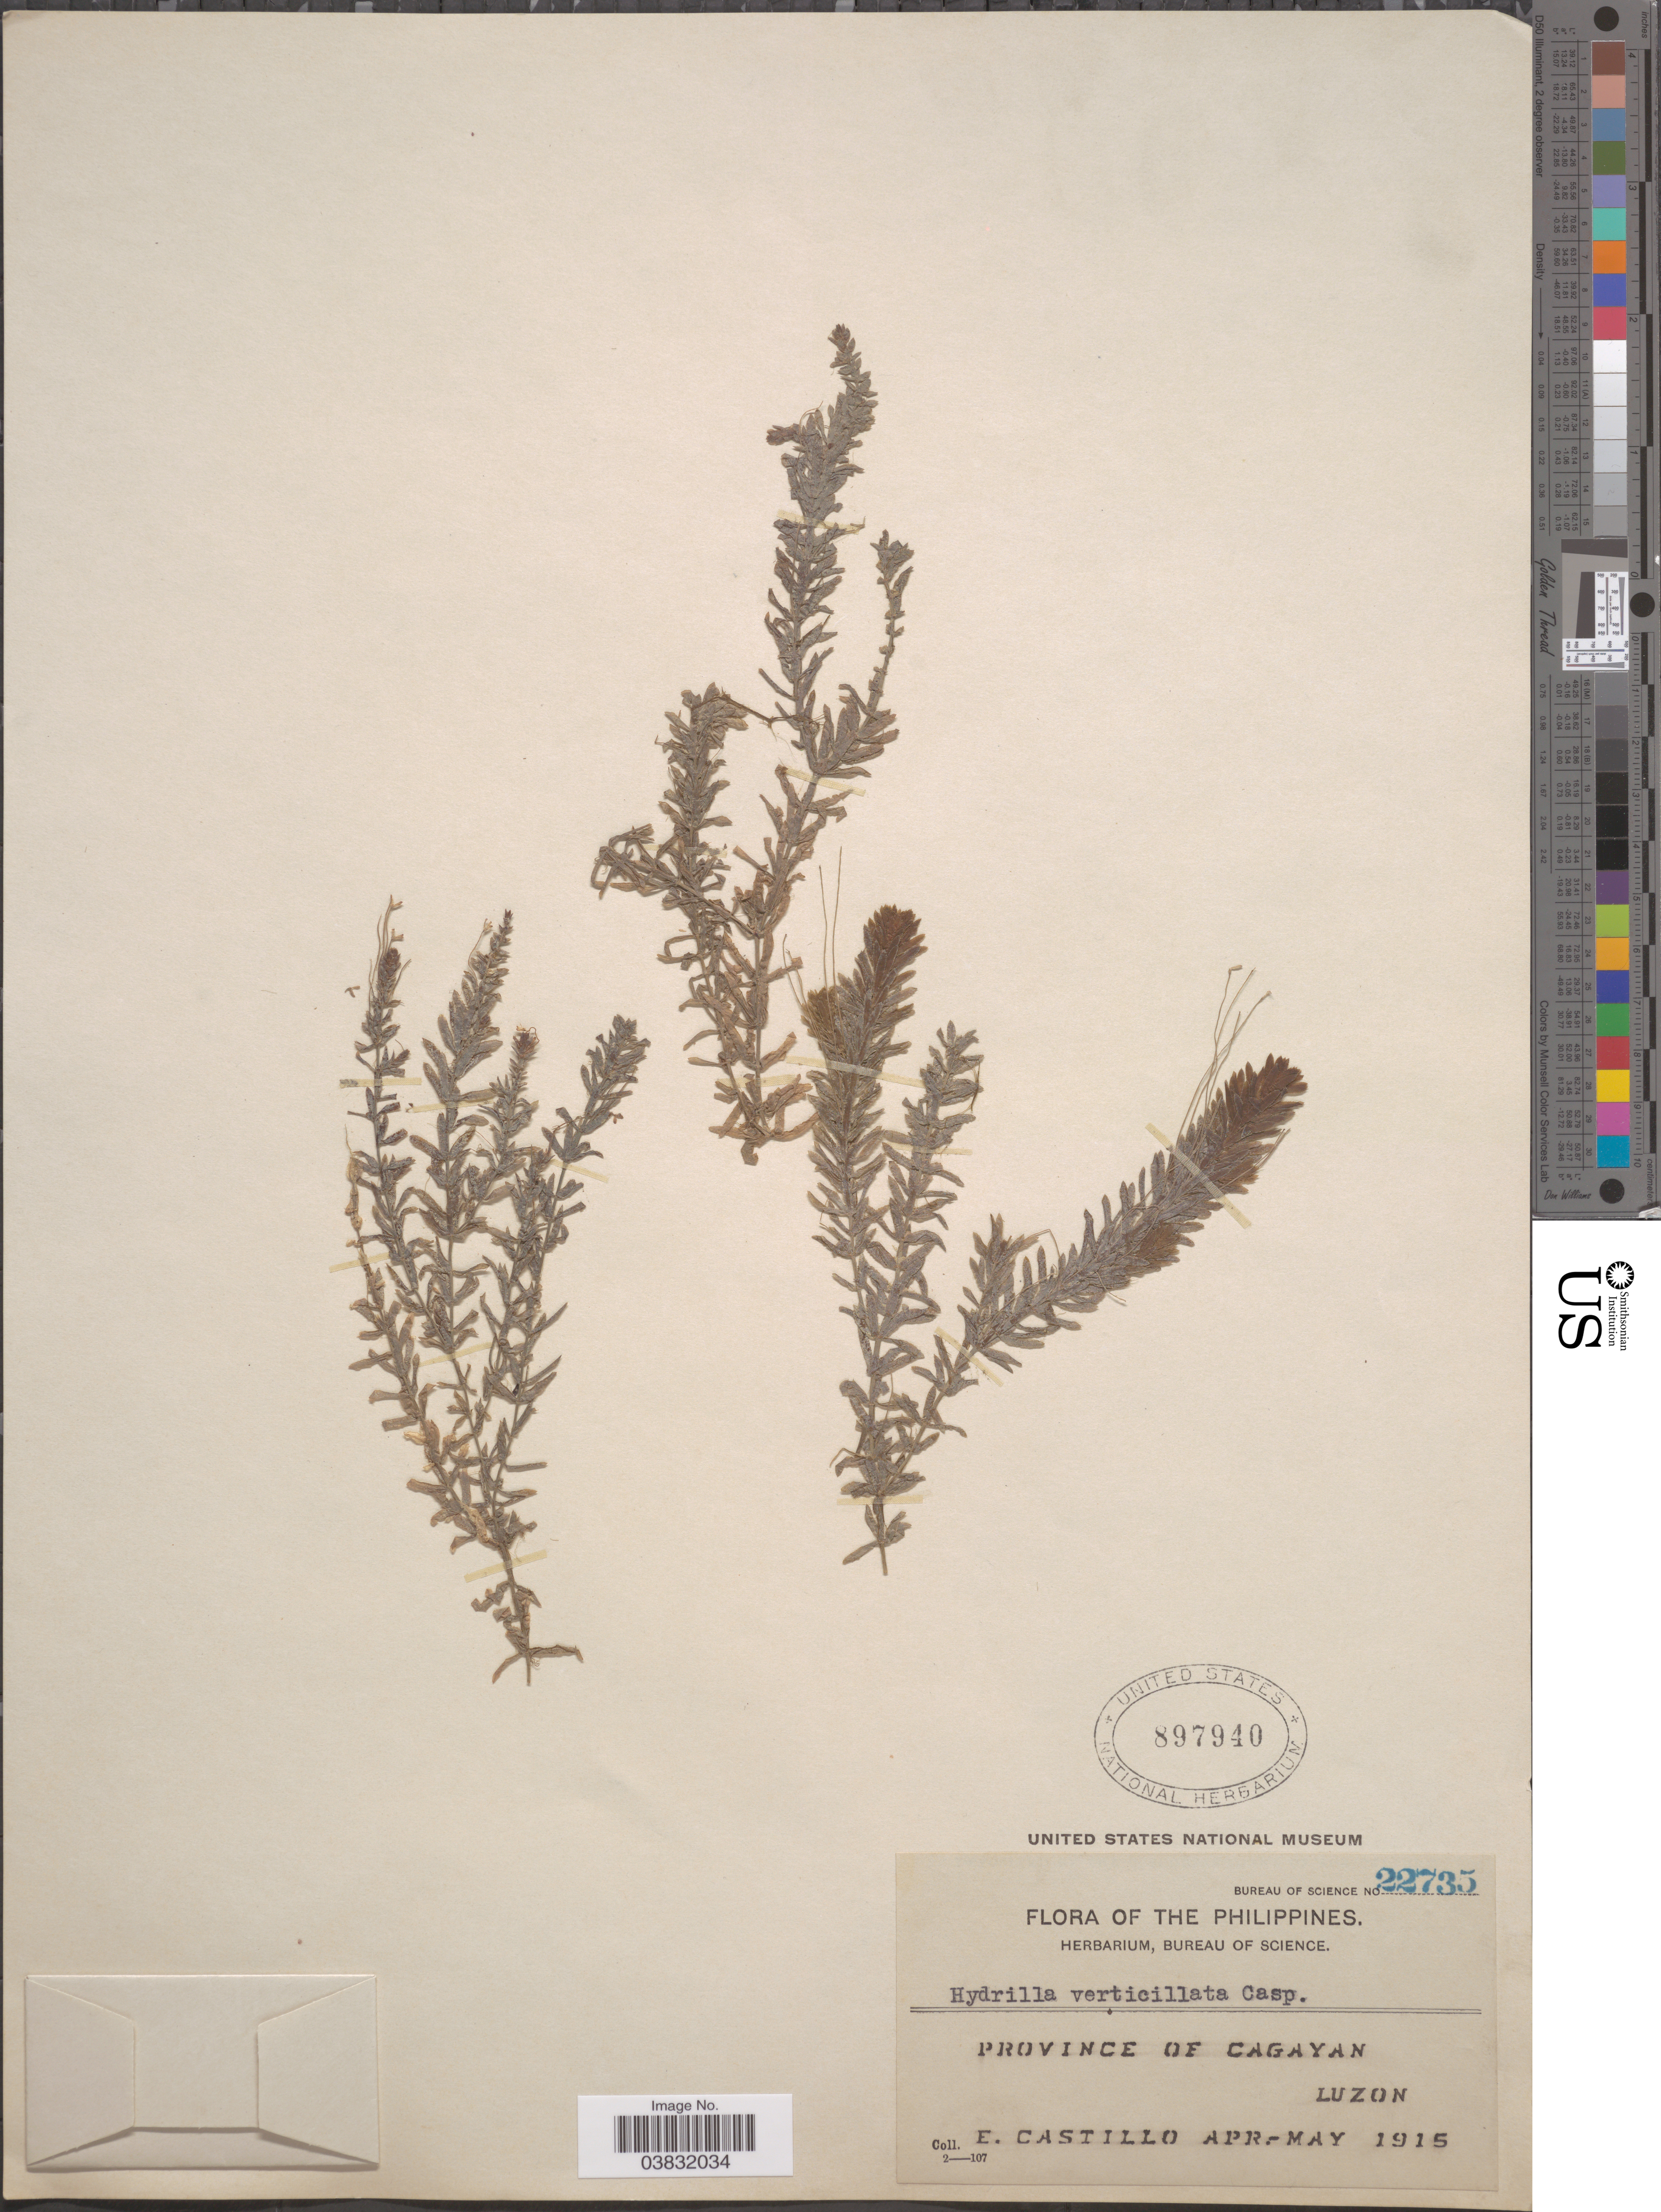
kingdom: Plantae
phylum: Tracheophyta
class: Liliopsida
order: Alismatales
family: Hydrocharitaceae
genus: Hydrilla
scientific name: Hydrilla verticillata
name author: (L. f.) Royle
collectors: E. Castillo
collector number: Bureau of Science 22735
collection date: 1915-04/1915-05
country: Philippines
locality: Province of Cagayan. Luzon.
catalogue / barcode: US 897940